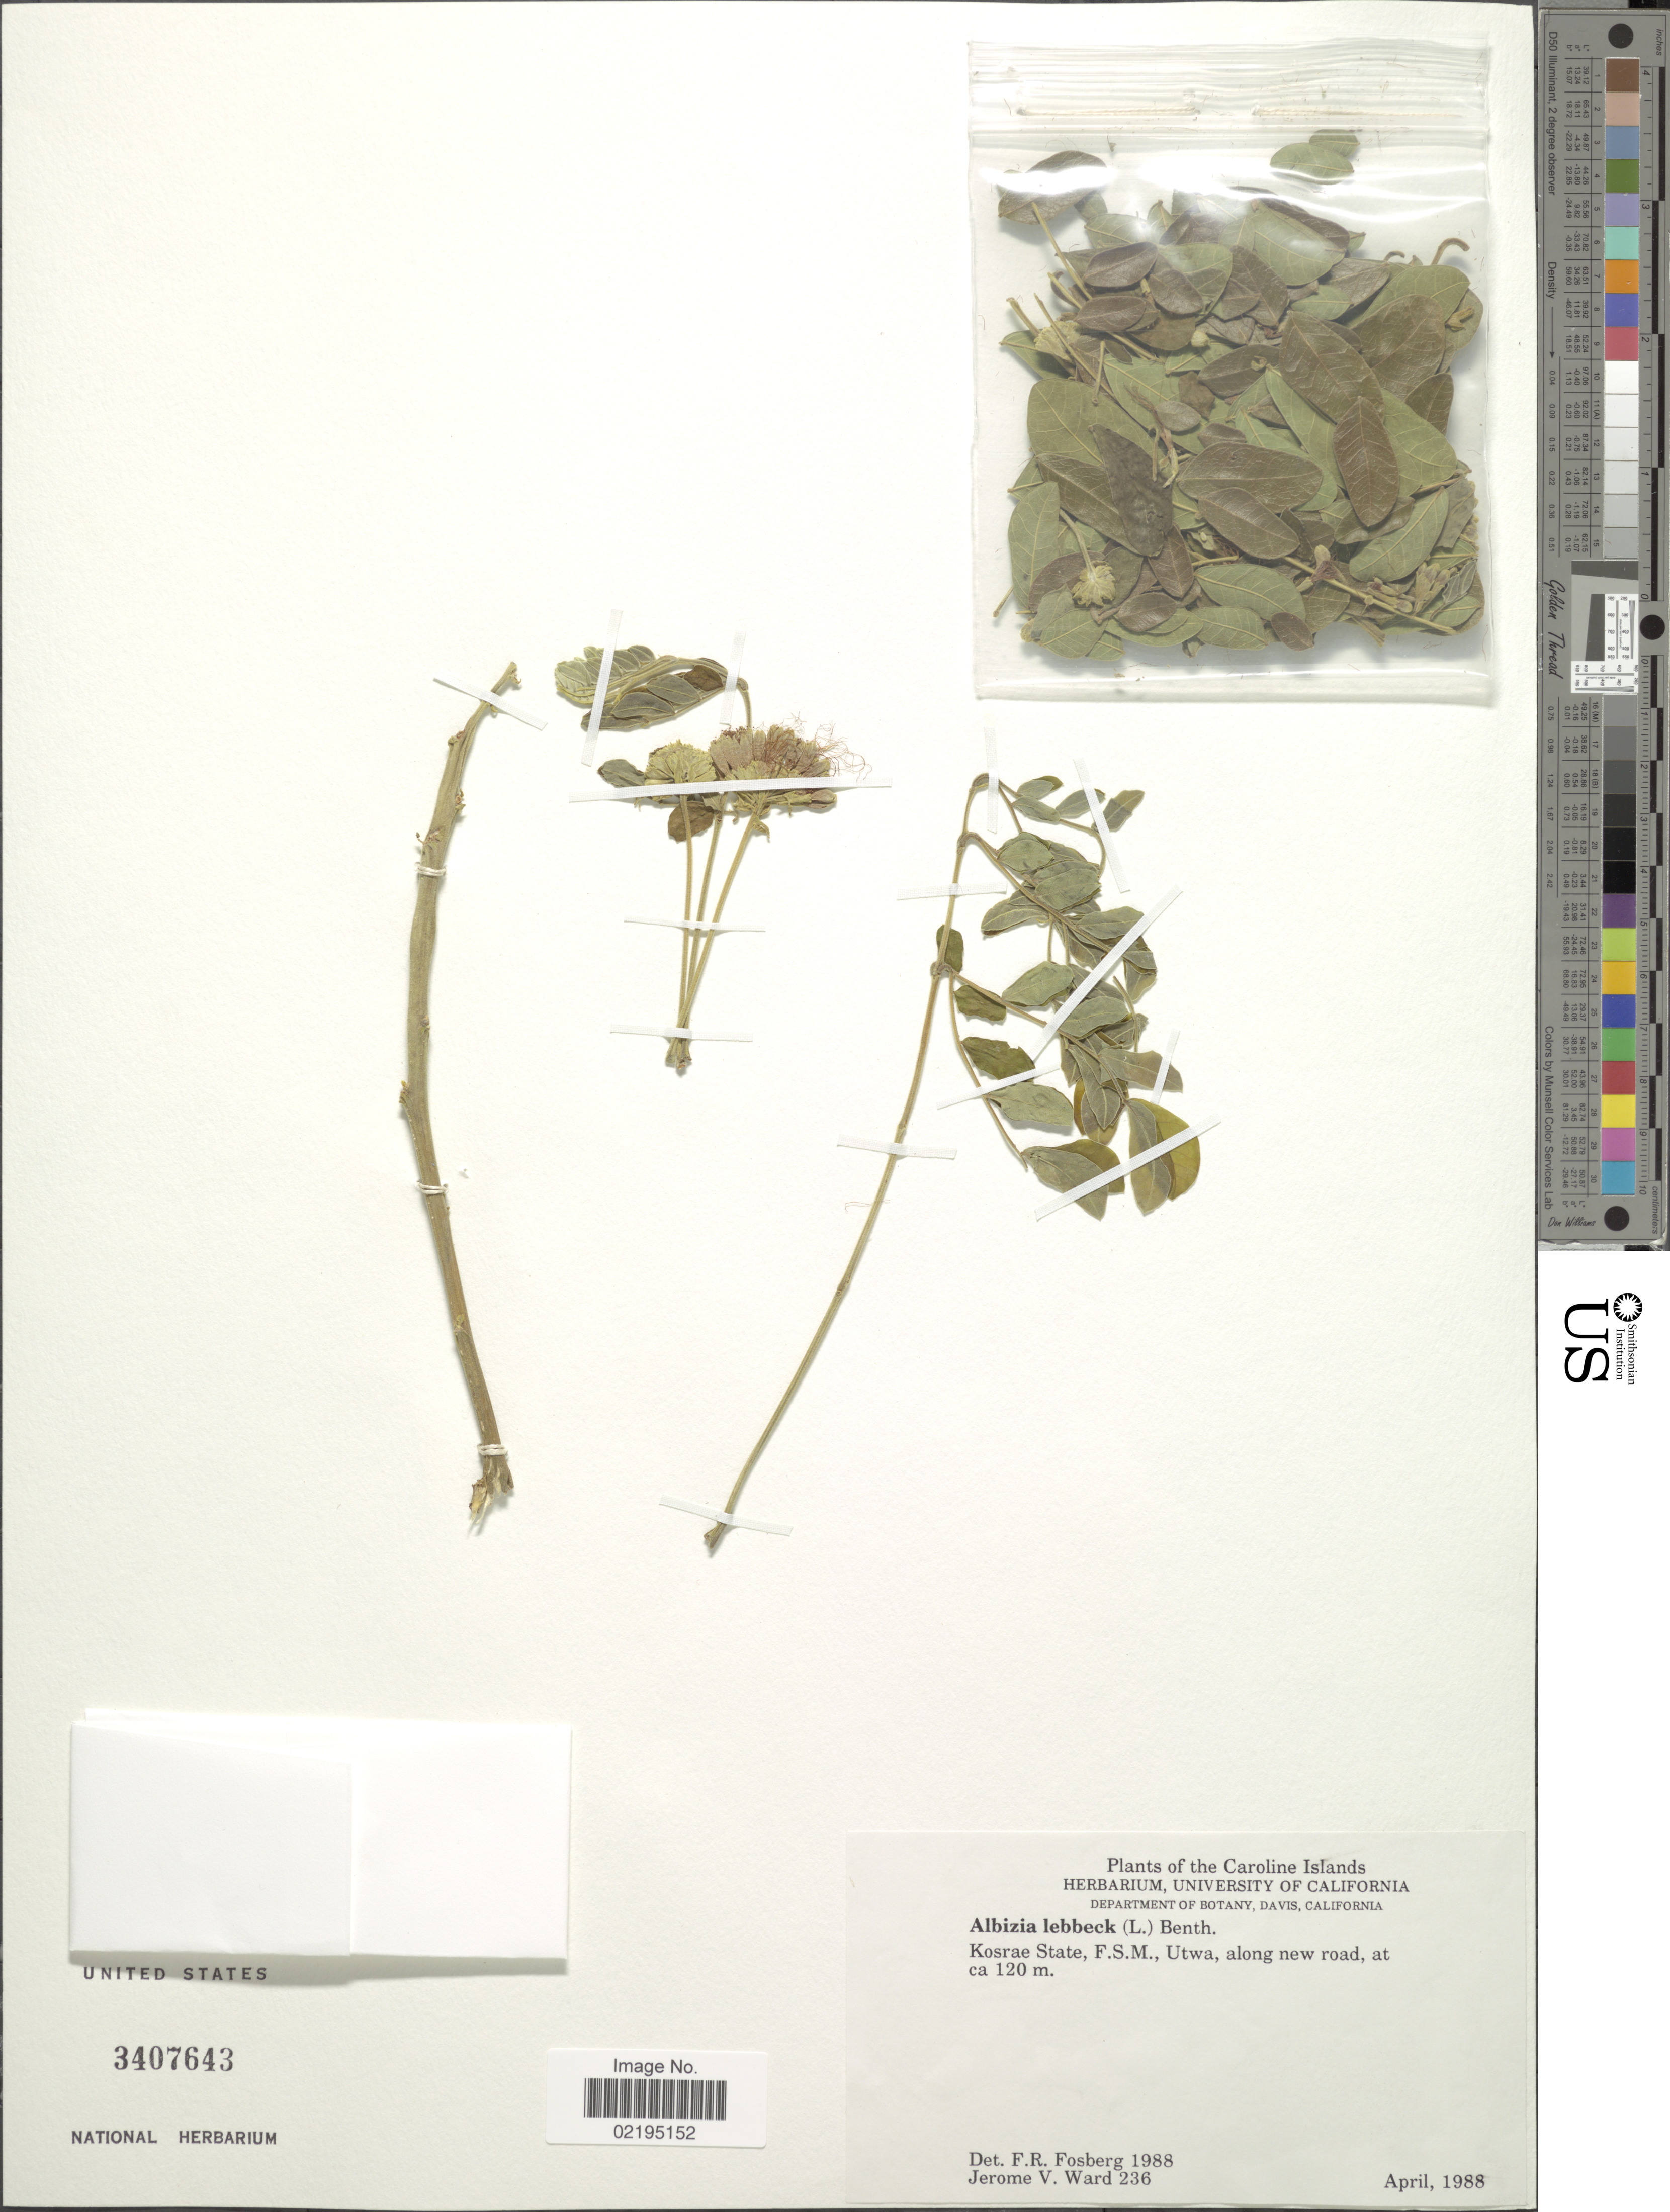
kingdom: Plantae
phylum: Tracheophyta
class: Magnoliopsida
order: Fabales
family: Fabaceae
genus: Albizia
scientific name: Albizia lebbeck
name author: (L.) Benth.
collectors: J. V. Ward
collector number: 236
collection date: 1988-04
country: Micronesia, Federated States of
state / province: Kosrae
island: Kosrae [Kusaie]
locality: Kosrae State, F.S.M., Utwa, along new road, Caroline Islands.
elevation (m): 120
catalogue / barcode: US 3407643